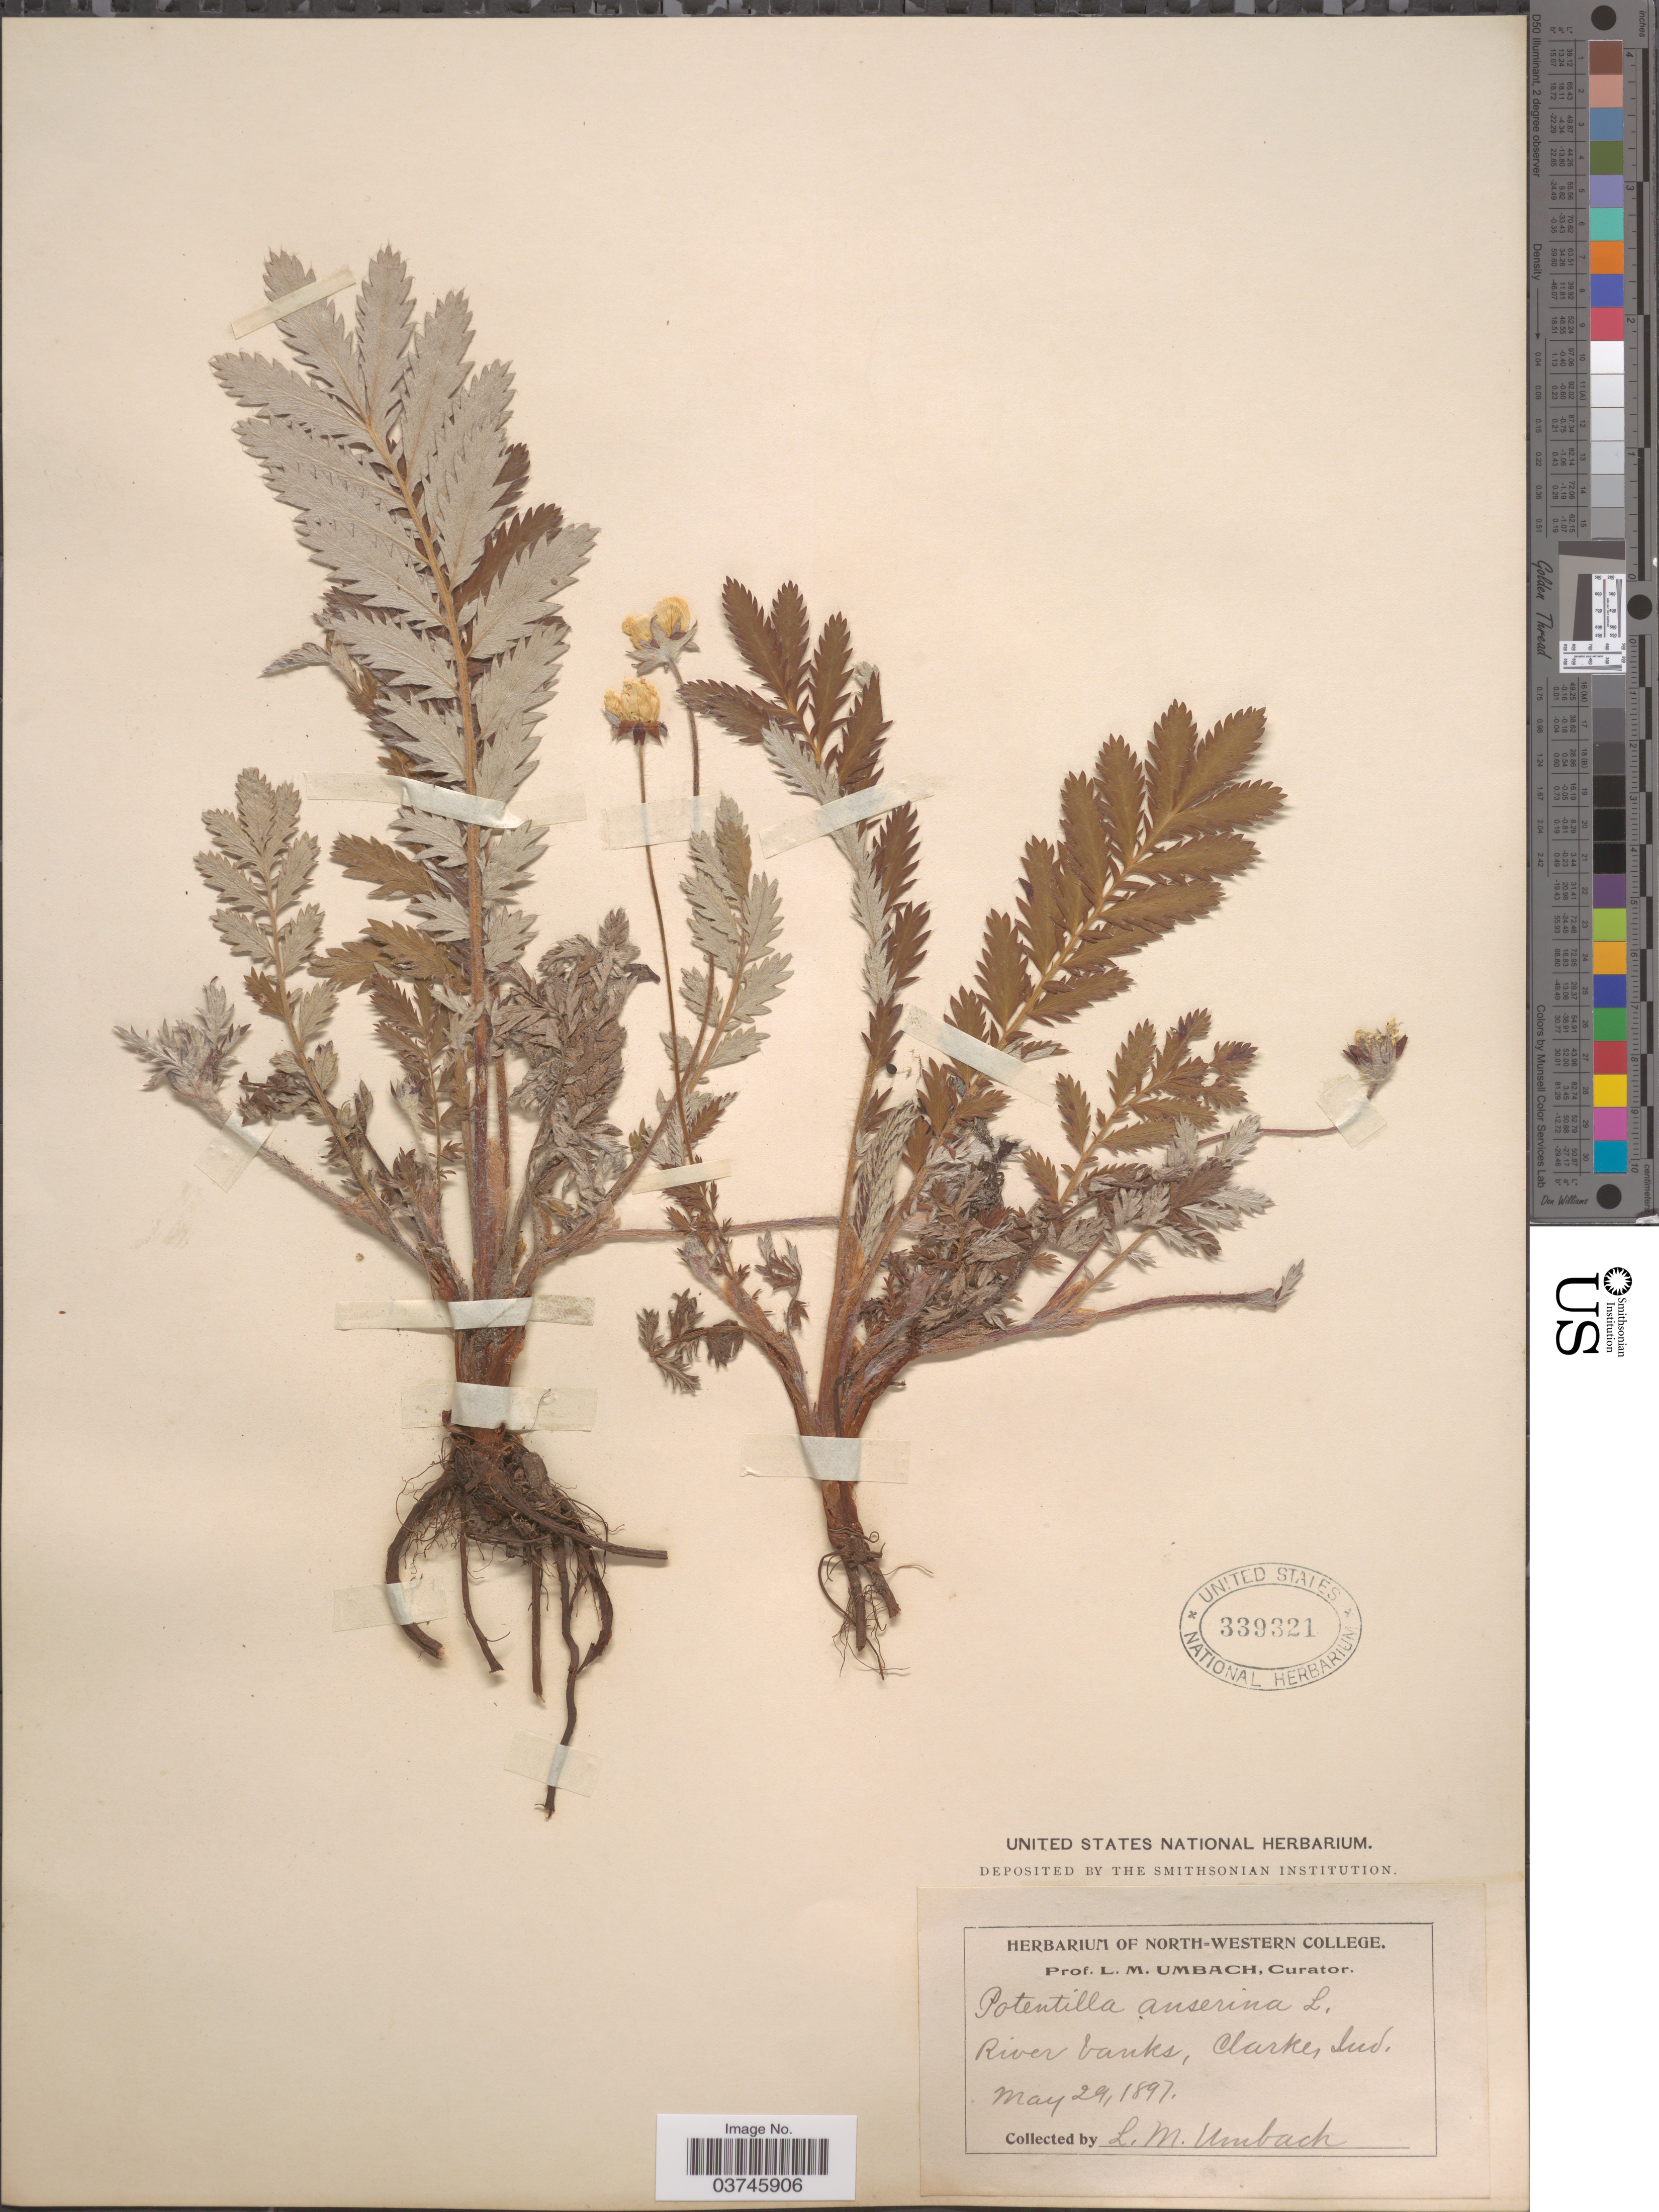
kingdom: Plantae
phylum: Tracheophyta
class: Magnoliopsida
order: Rosales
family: Rosaceae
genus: Argentina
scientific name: Argentina anserina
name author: (L.) Rydb.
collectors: L. M. Umbach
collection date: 1897-05-29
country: United States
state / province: Indiana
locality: River banks, Clarke.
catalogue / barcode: US 339321